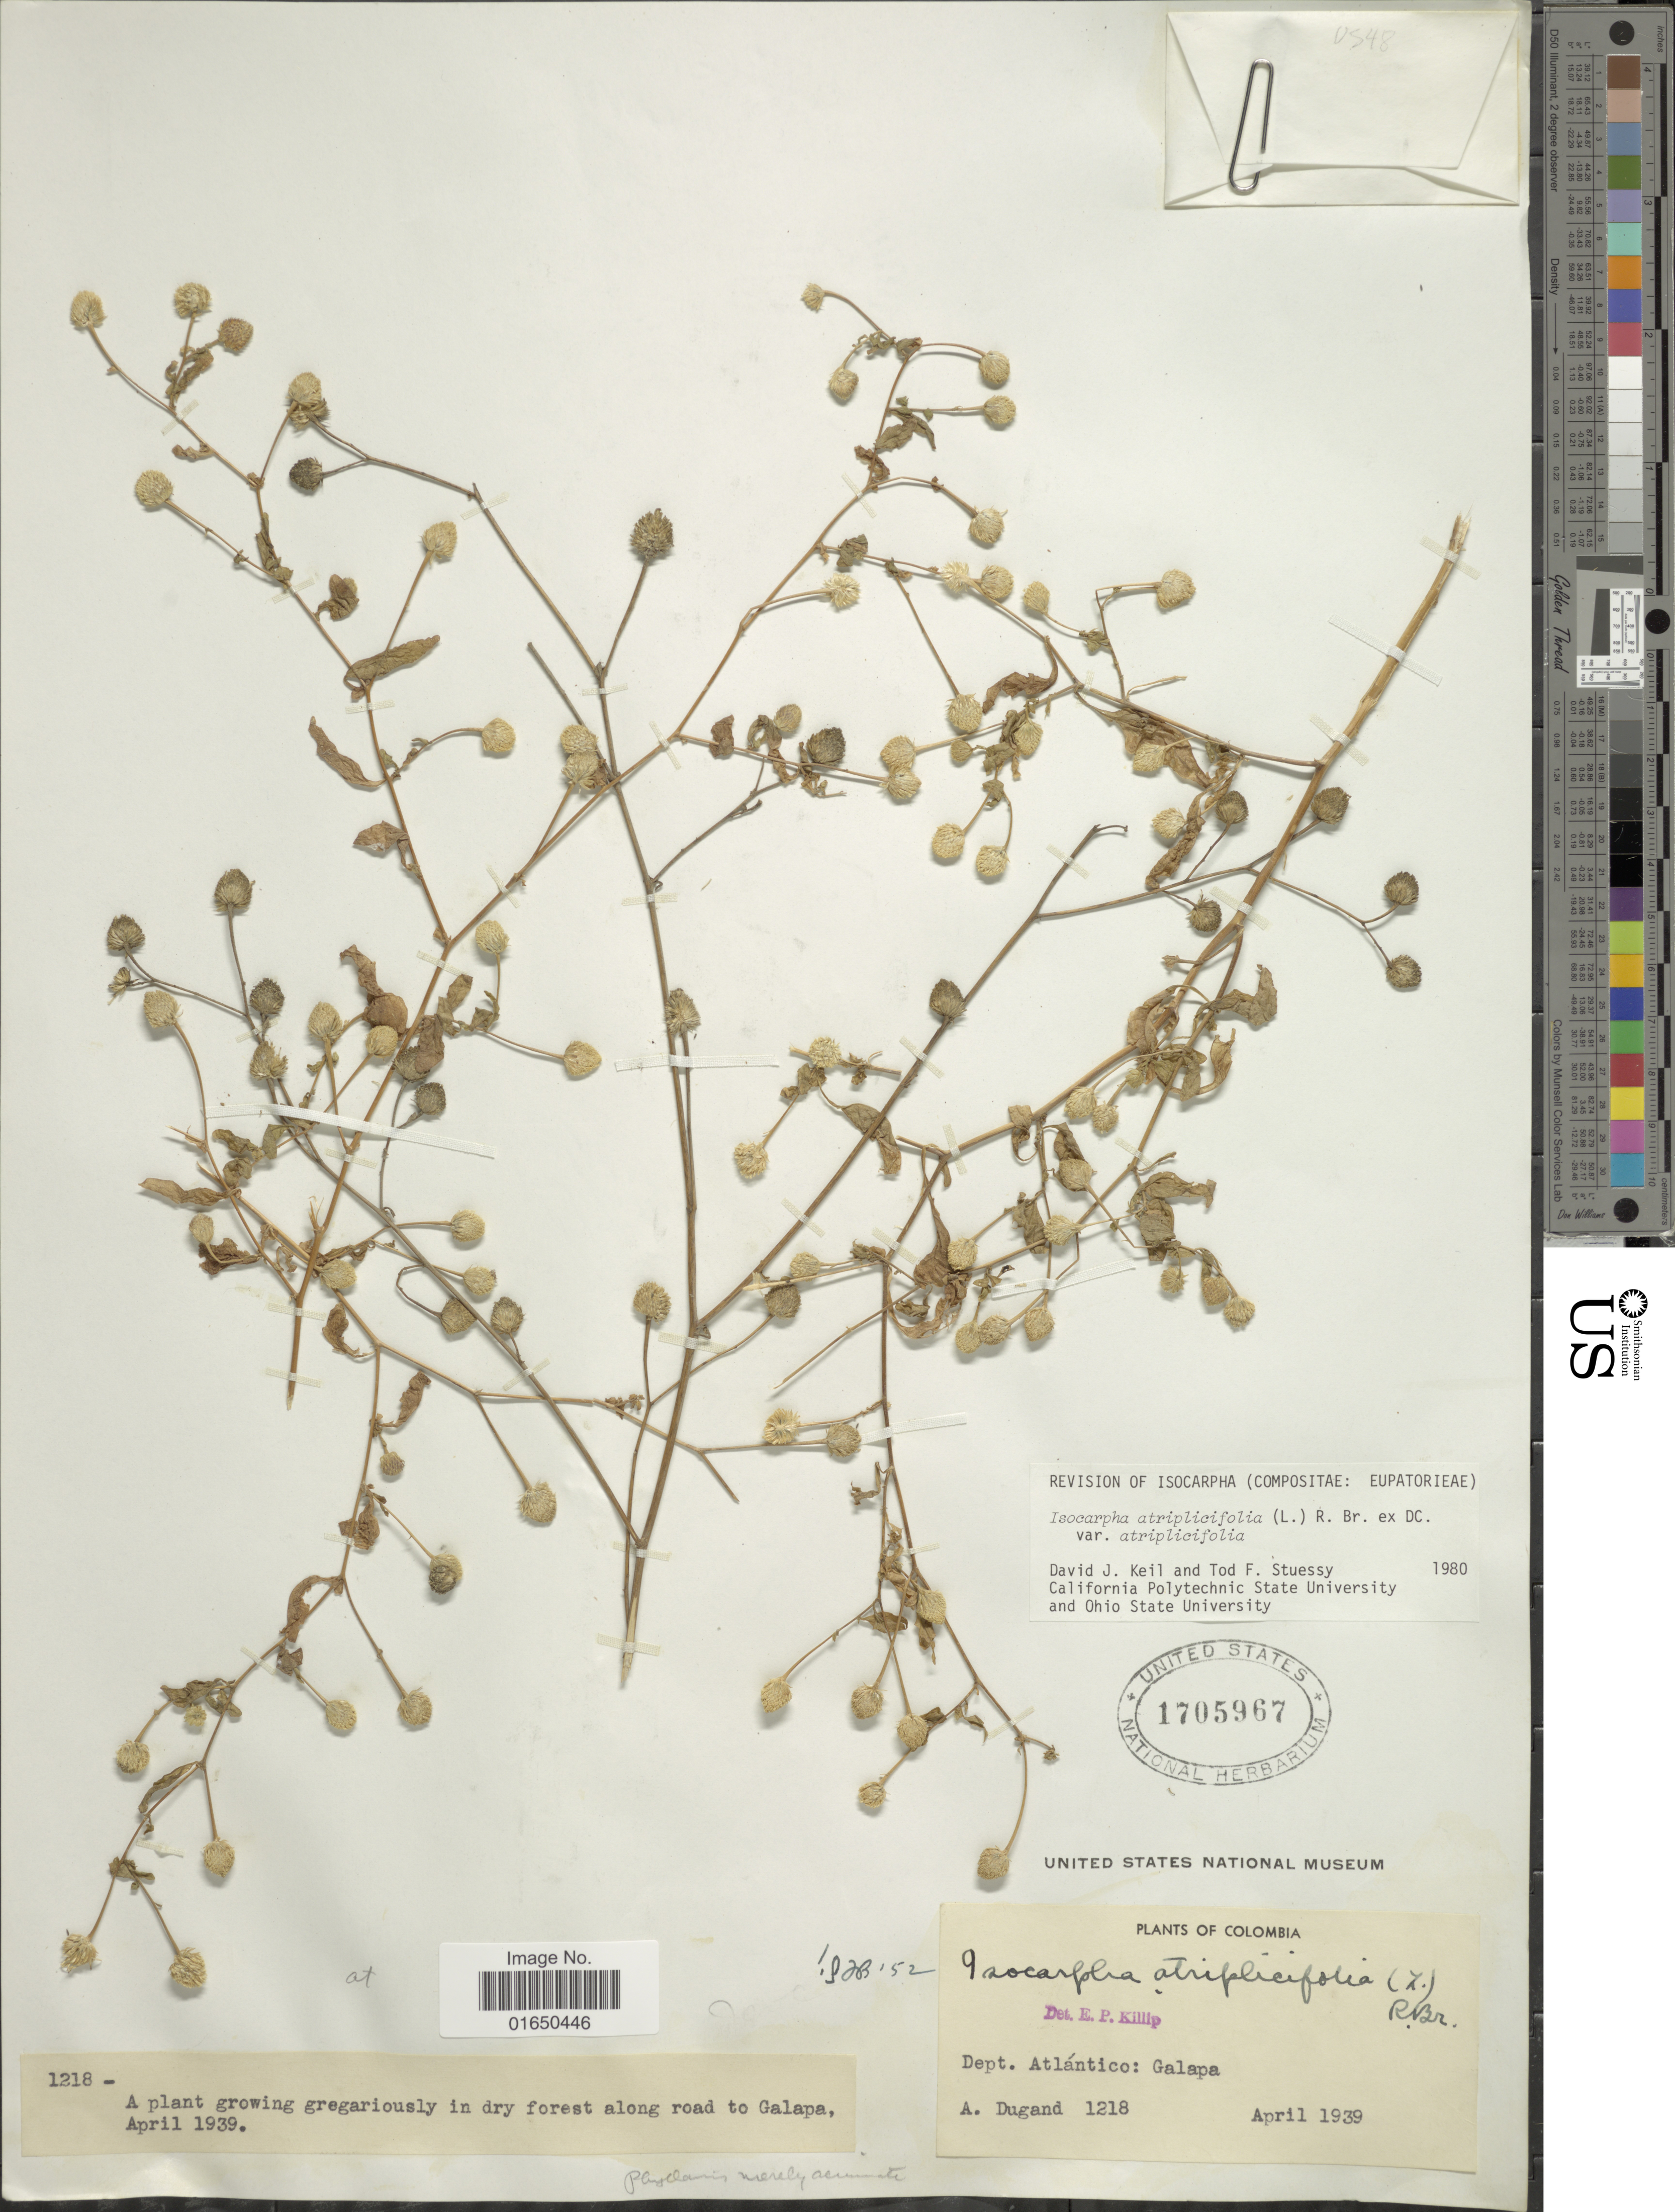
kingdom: Plantae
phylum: Tracheophyta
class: Magnoliopsida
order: Asterales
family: Asteraceae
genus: Isocarpha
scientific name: Isocarpha atriplicifolia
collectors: A. Dugand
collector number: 1218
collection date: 1939-04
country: Colombia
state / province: Atlántico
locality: Dept. Atlantico: Galapa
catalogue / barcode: US 1705967